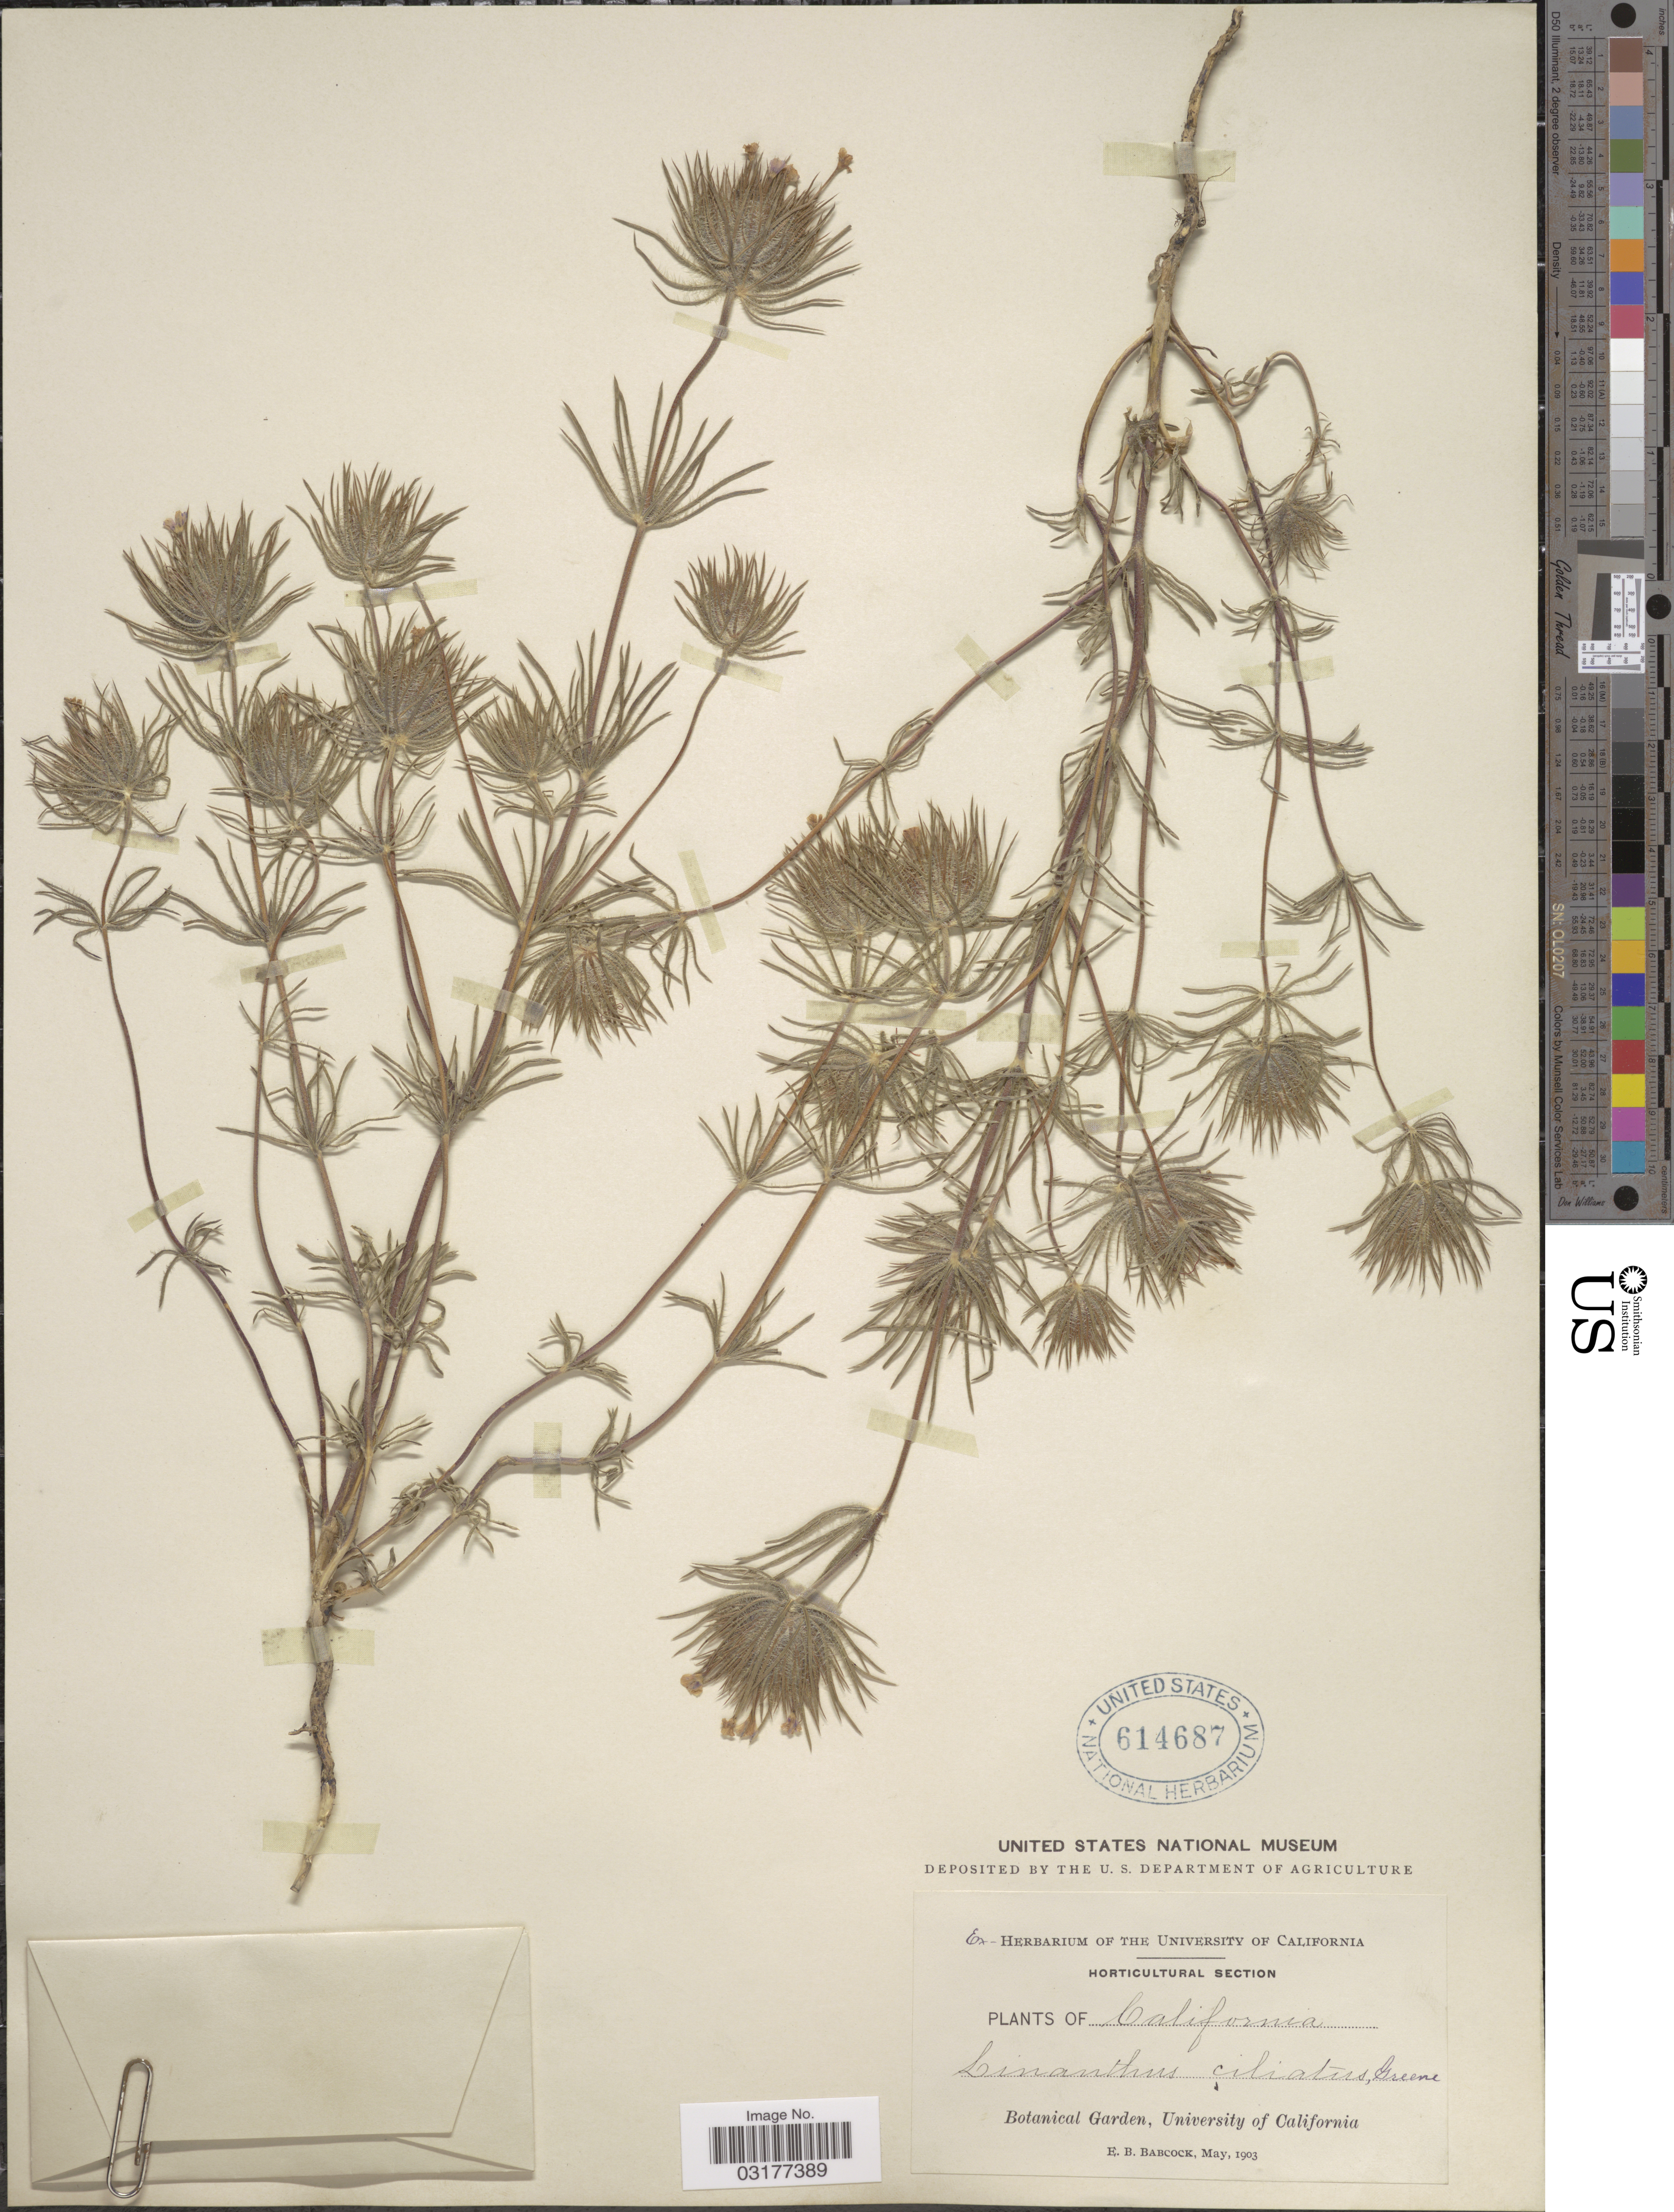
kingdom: Plantae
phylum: Tracheophyta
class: Magnoliopsida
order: Ericales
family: Polemoniaceae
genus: Leptosiphon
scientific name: Leptosiphon ciliatus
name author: (Benth.) Jeps.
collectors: E. B. Babcock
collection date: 1903-05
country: United States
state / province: California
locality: Botanical Garden, University of California.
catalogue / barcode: US 614687